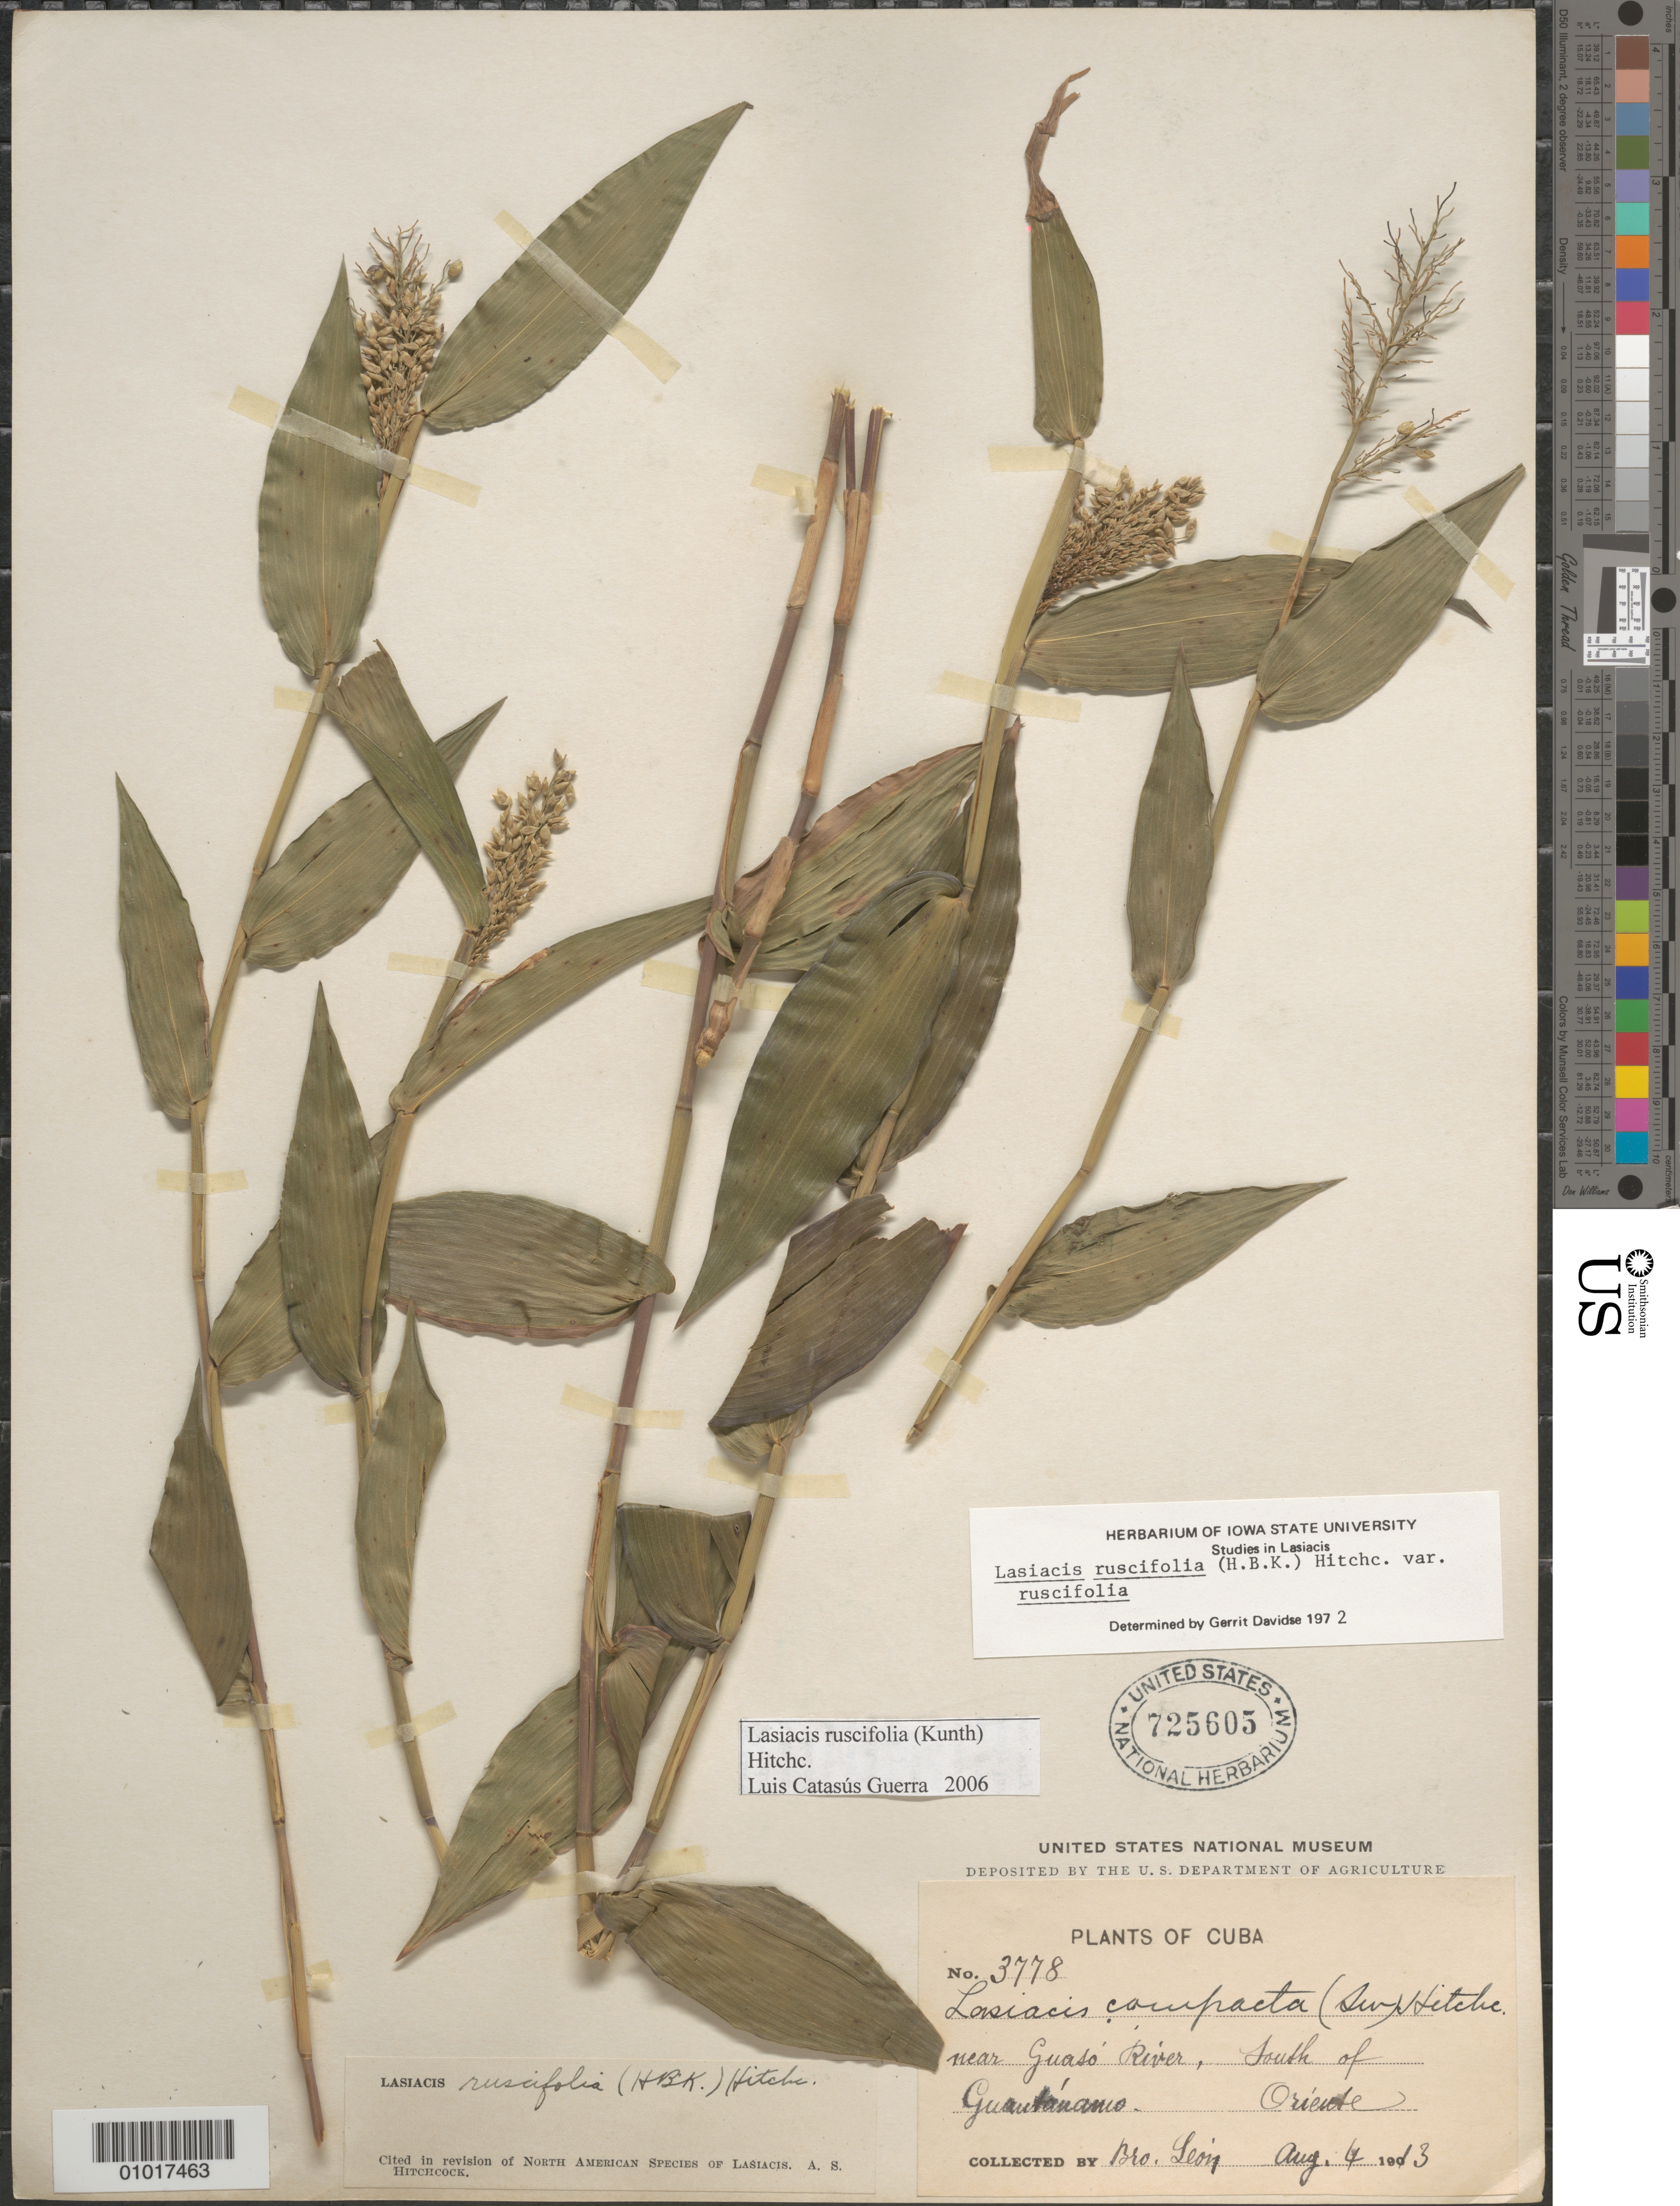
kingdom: Plantae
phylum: Tracheophyta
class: Liliopsida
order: Poales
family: Poaceae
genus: Lasiacis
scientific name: Lasiacis ruscifolia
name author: (Kunth) Hitchc.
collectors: Bro. León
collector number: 3778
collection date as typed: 04 Aug 1913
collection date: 1913-08-04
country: Cuba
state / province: Guantanamo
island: Cuba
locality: Near Guaso River, South of Guantánamo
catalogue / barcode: US 725605